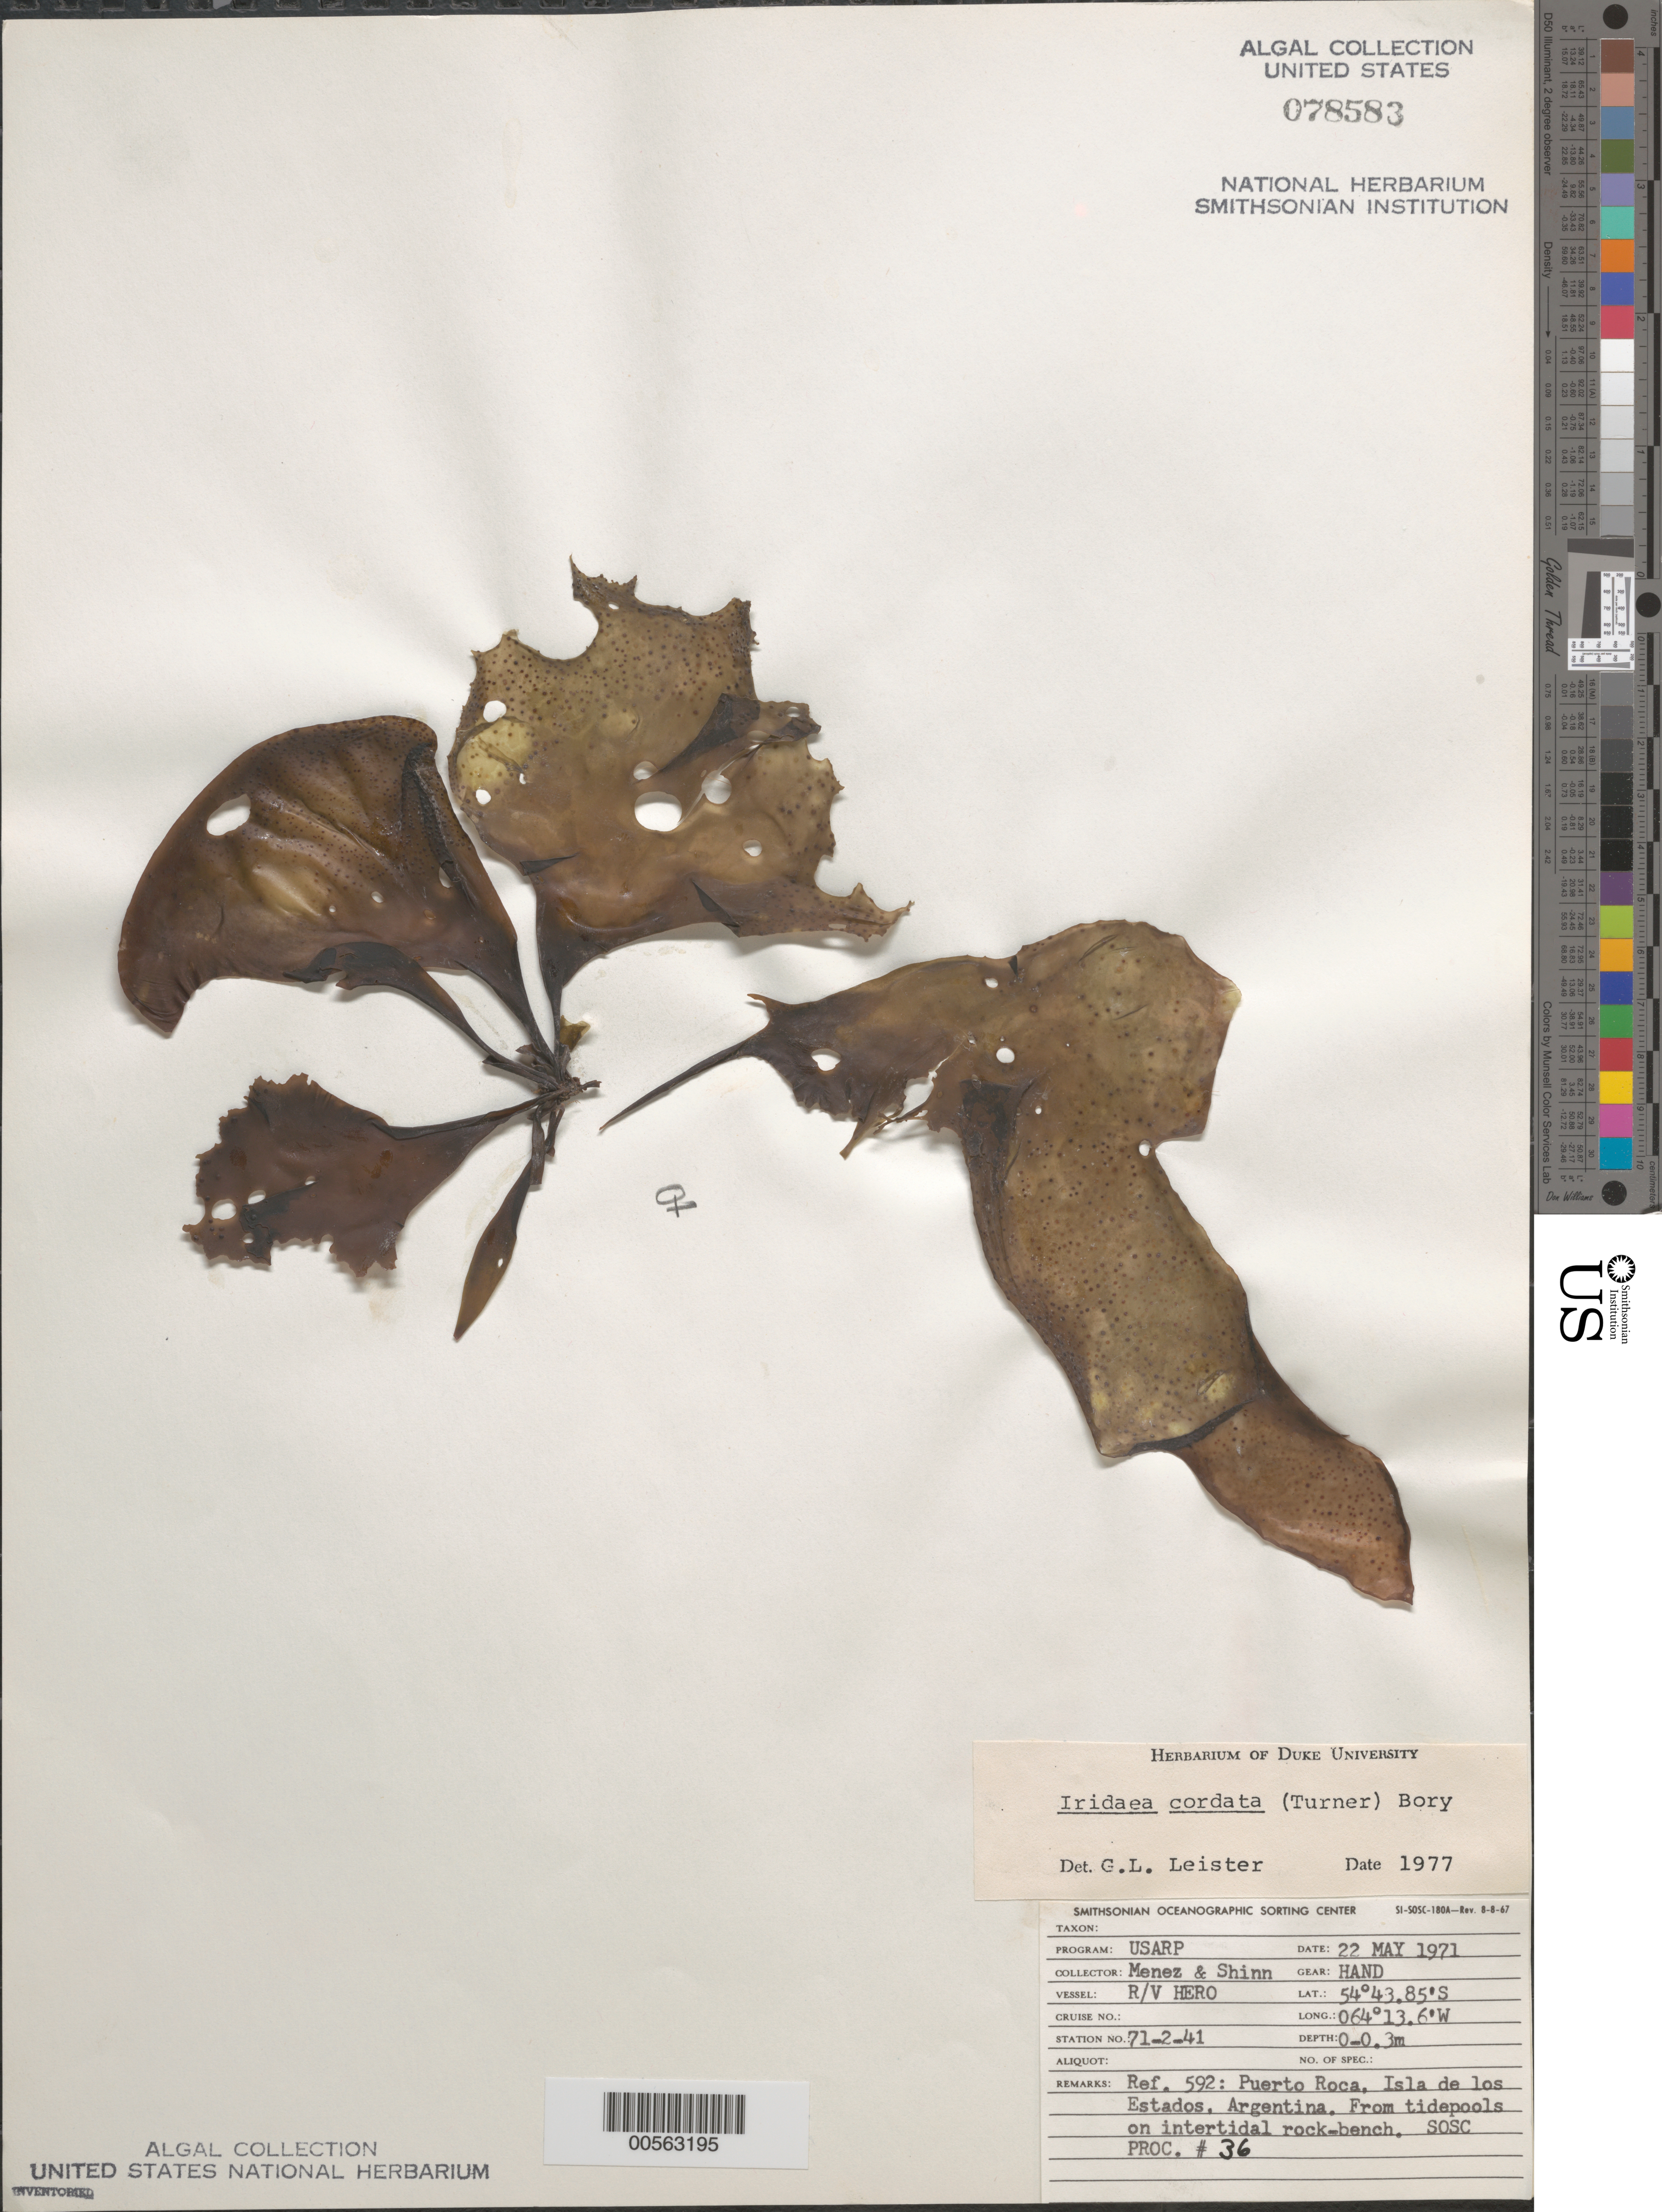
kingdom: Plantae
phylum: Rhodophyta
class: Florideophyceae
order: Gigartinales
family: Gigartinaceae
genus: Iridaea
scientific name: Iridaea cordata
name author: (Turner) Bory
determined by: Leister, G. L.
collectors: Meñez & -. Shinn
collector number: Station 71-2-41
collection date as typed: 22 May 1971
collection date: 1971-05-22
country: Argentina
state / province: Tierra del Fuego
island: Isla de los Estados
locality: Puerto Roca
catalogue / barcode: US 78583